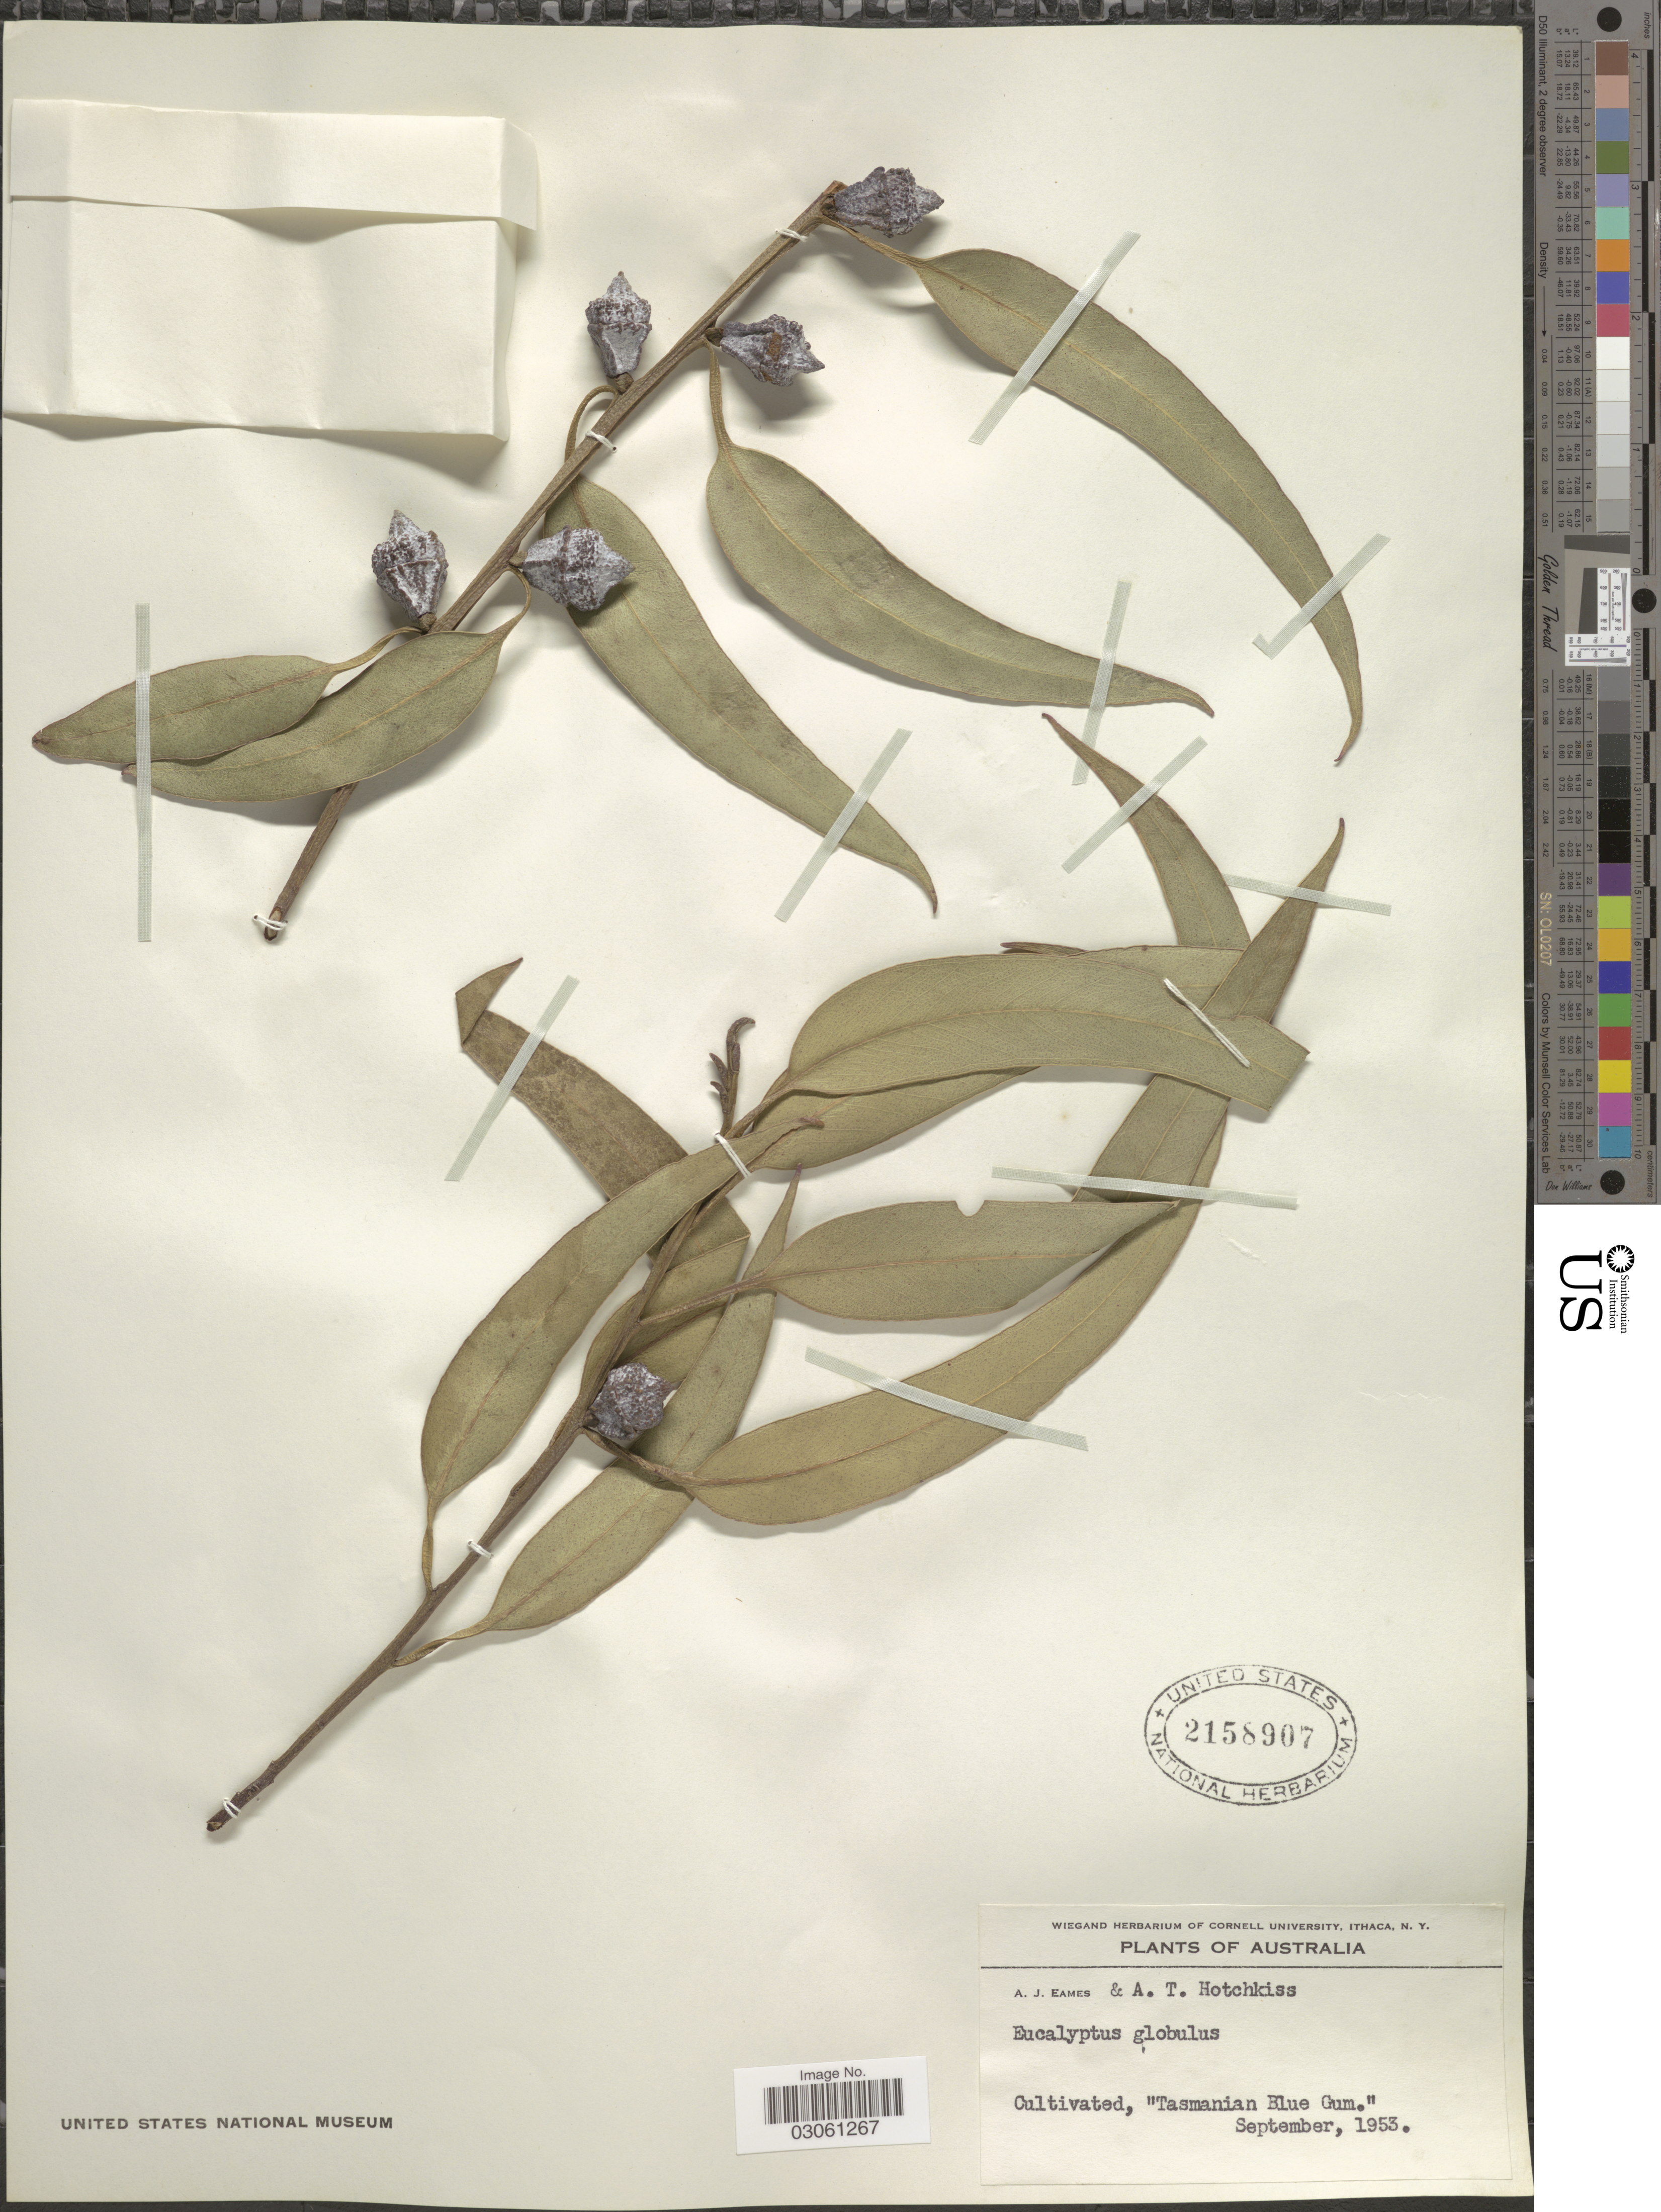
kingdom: Plantae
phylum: Tracheophyta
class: Magnoliopsida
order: Myrtales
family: Myrtaceae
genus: Eucalyptus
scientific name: Eucalyptus globulus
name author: Labill.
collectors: A. J. Eames & A. Hotchkiss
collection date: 1953-09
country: Australia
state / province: Tasmania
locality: Cultivated, "Tasmanian Blue Gum."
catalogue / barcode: US 2158907